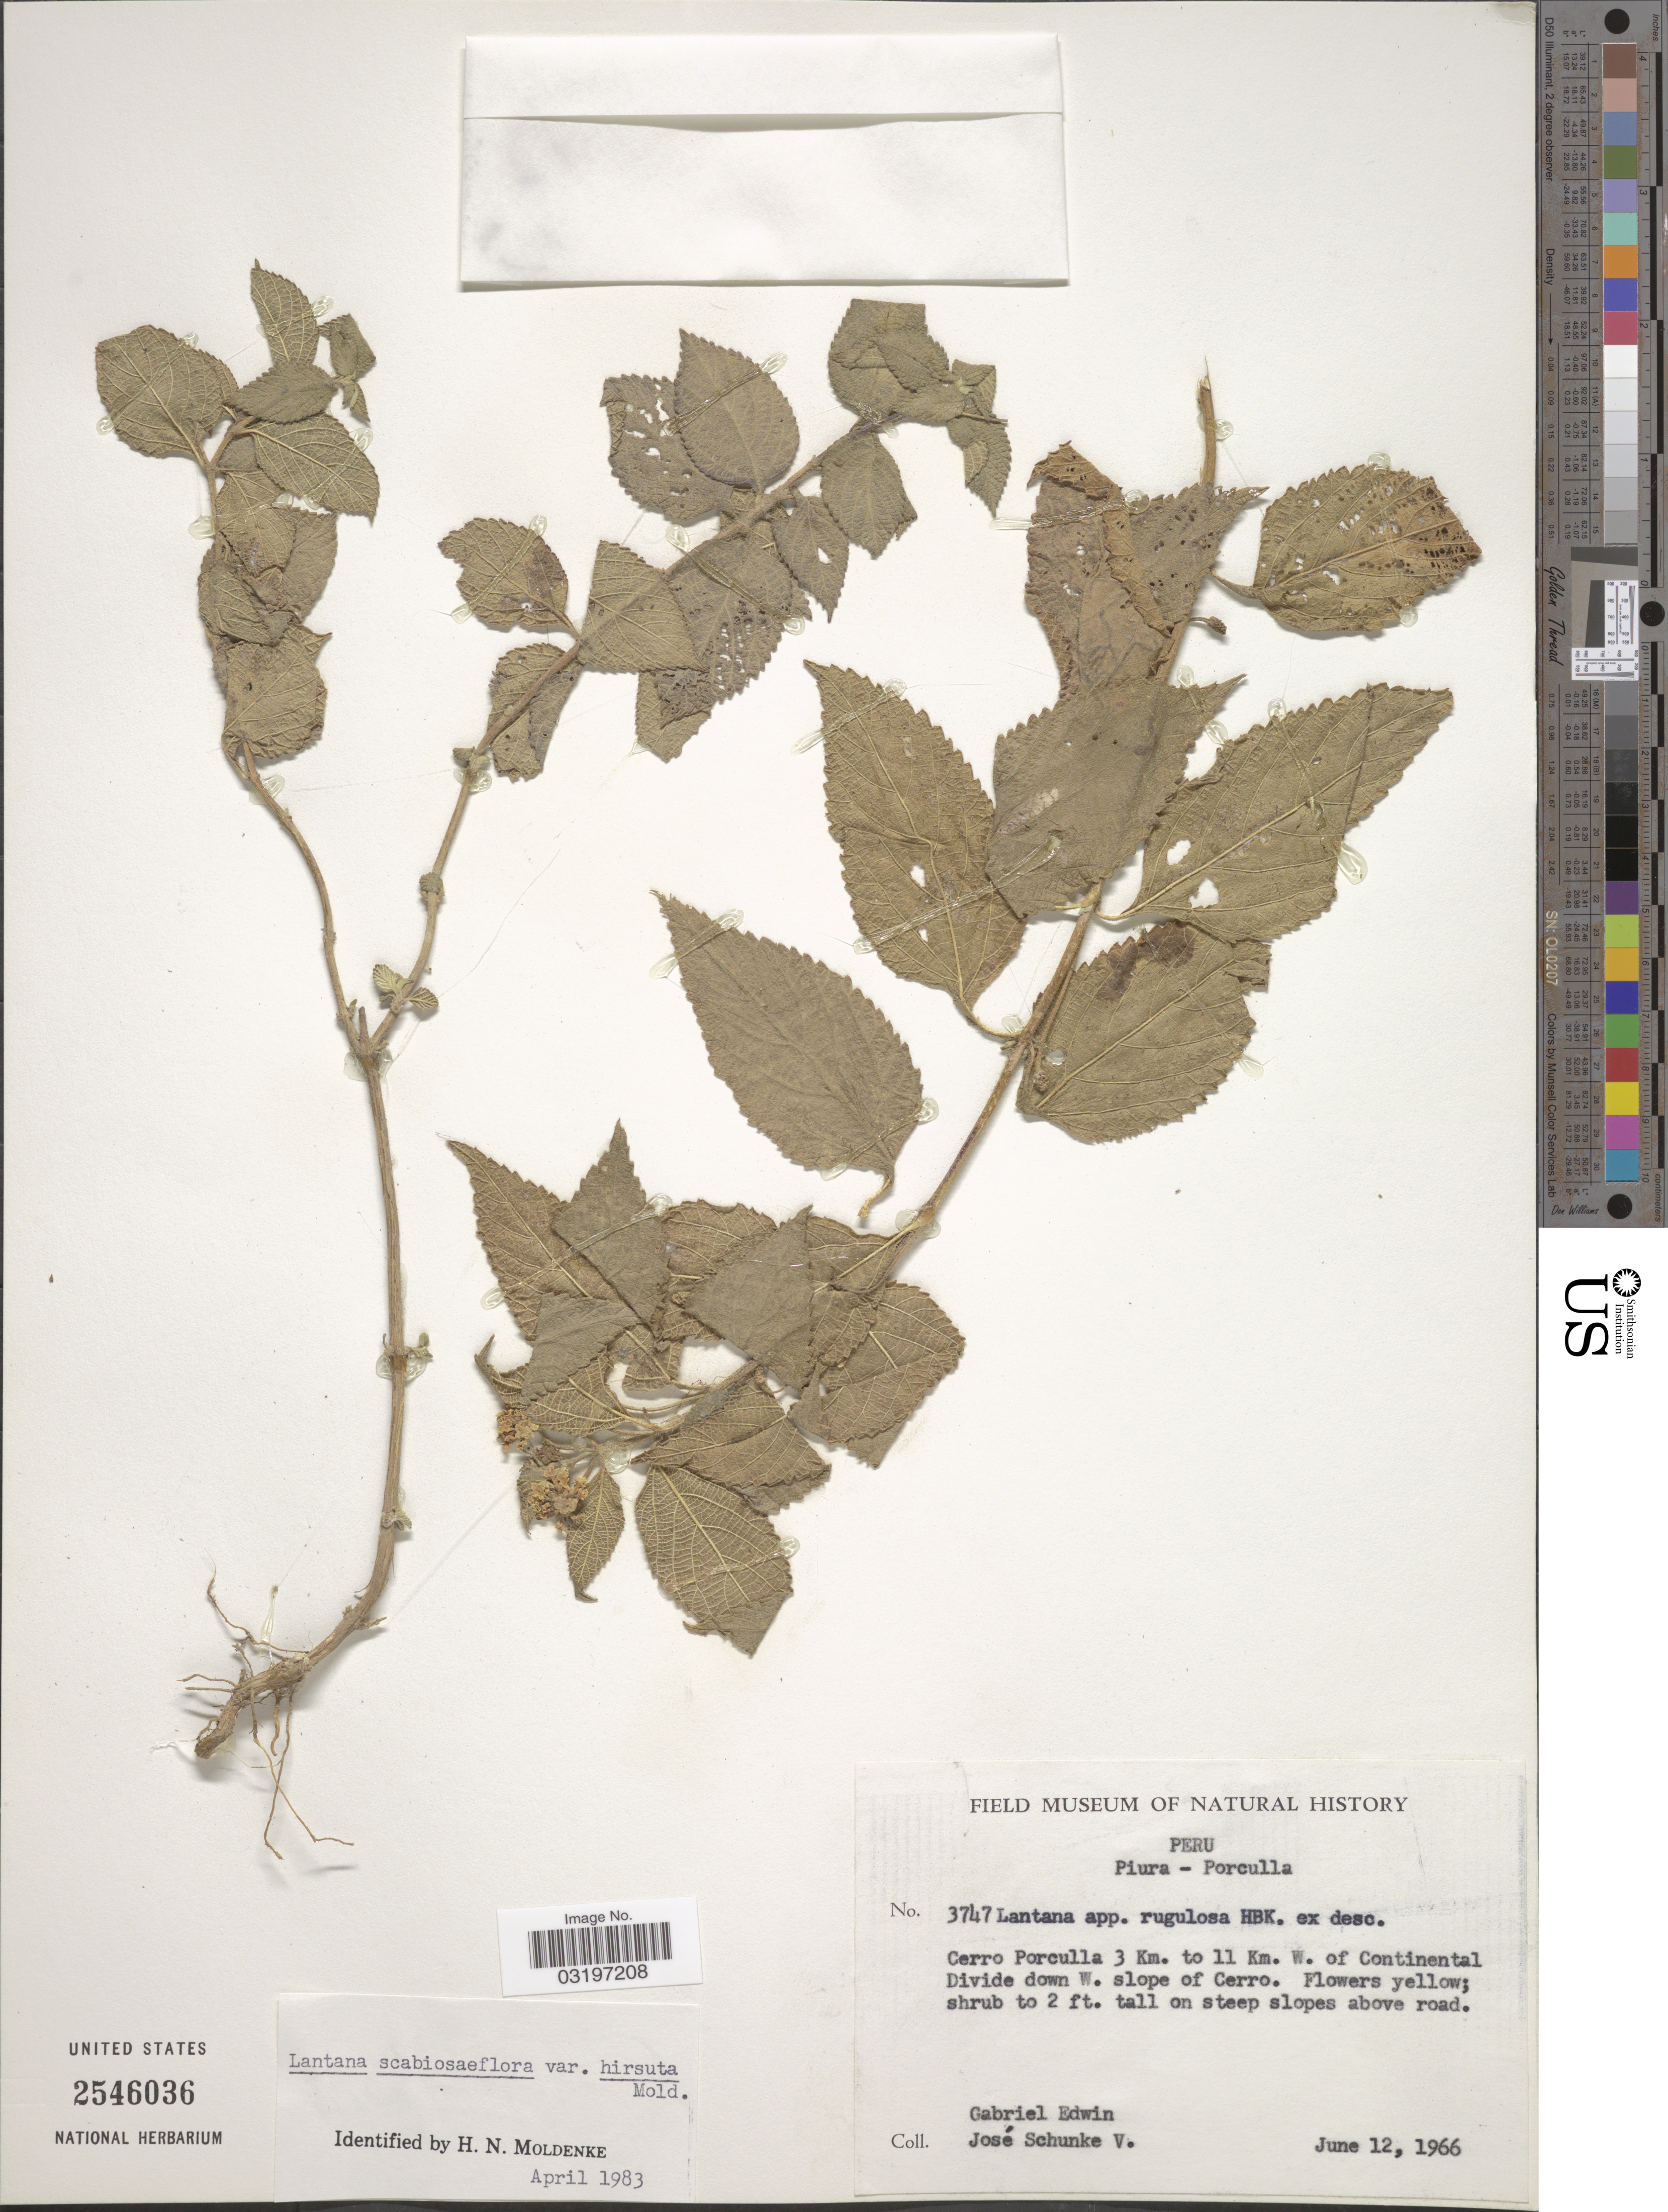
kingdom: Plantae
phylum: Tracheophyta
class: Magnoliopsida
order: Lamiales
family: Verbenaceae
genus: Lantana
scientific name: Lantana scabiosiflora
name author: Kunth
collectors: G. Edwin & J. Schunke Vigo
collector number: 3747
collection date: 1966-06-12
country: Peru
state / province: Piura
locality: Piura - Porculla. Cerro Porculla 3 Km. to 11 Km. W. of Continental Divide down W. slope of Cerro.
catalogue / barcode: US 2546036